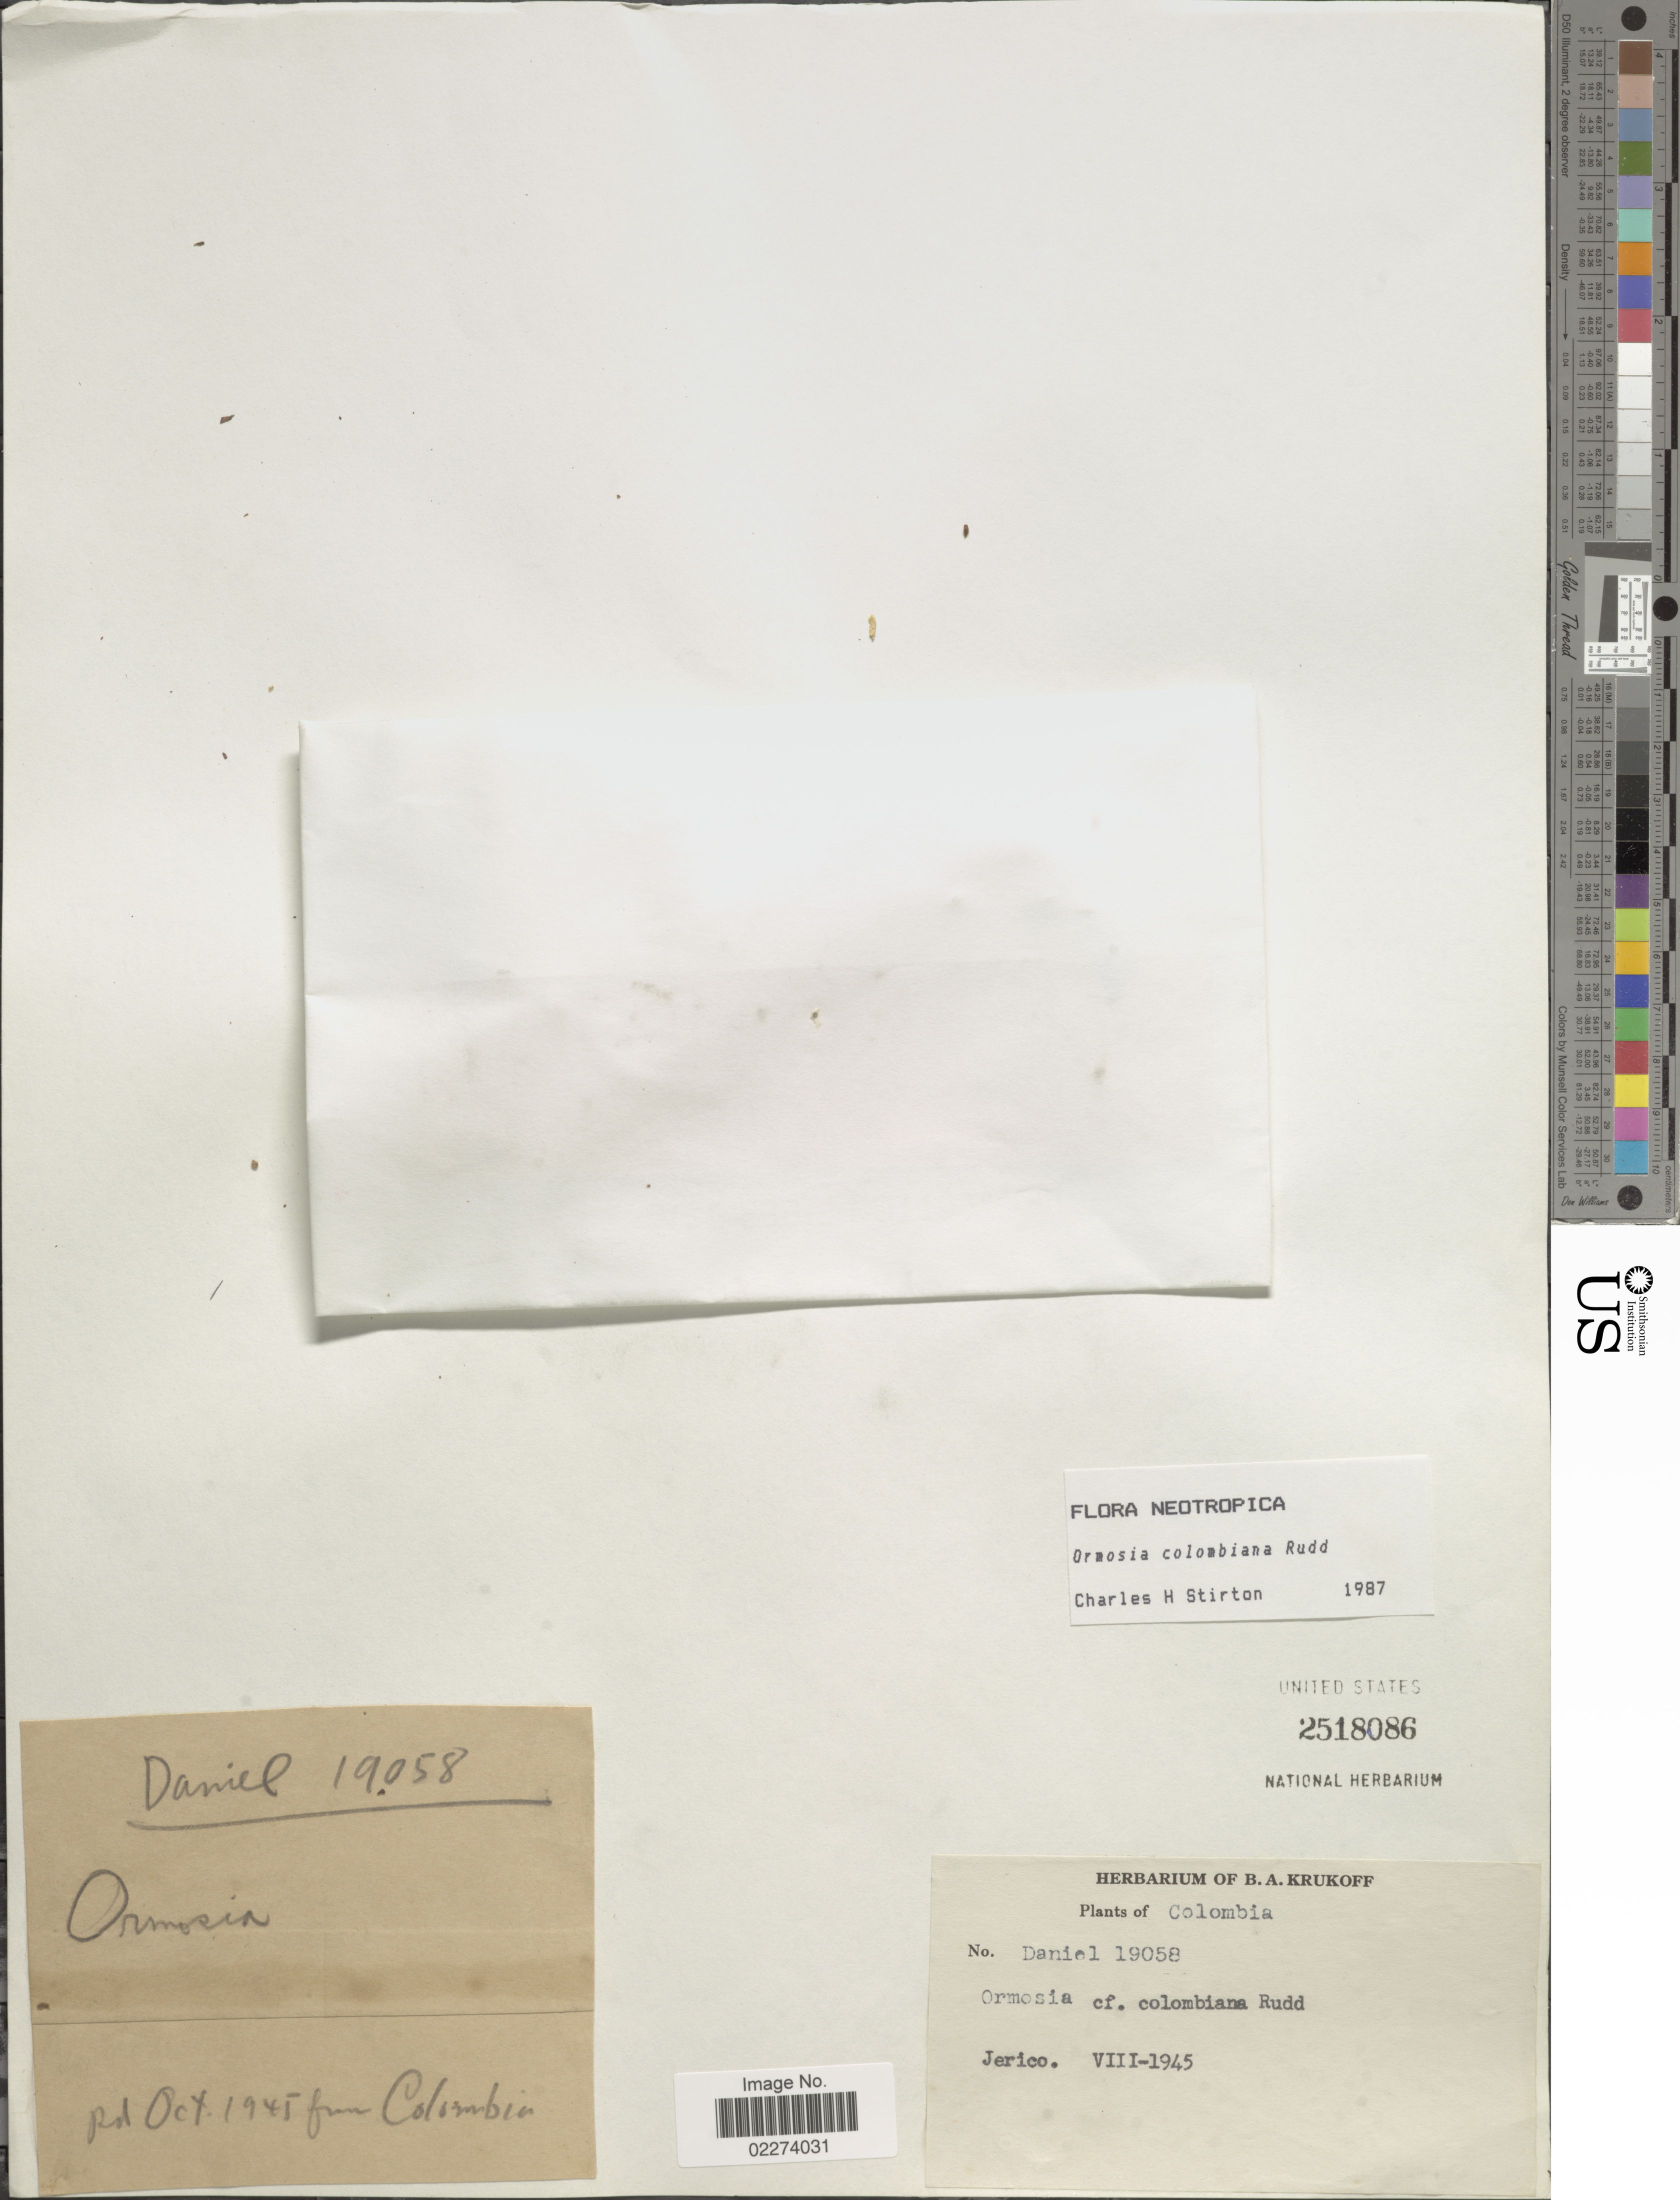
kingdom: Plantae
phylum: Tracheophyta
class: Magnoliopsida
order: Fabales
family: Fabaceae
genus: Ormosia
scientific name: Ormosia colombiana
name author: Rudd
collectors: -. Daniel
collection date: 1945-08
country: Colombia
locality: Jerico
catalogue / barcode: US 2518086